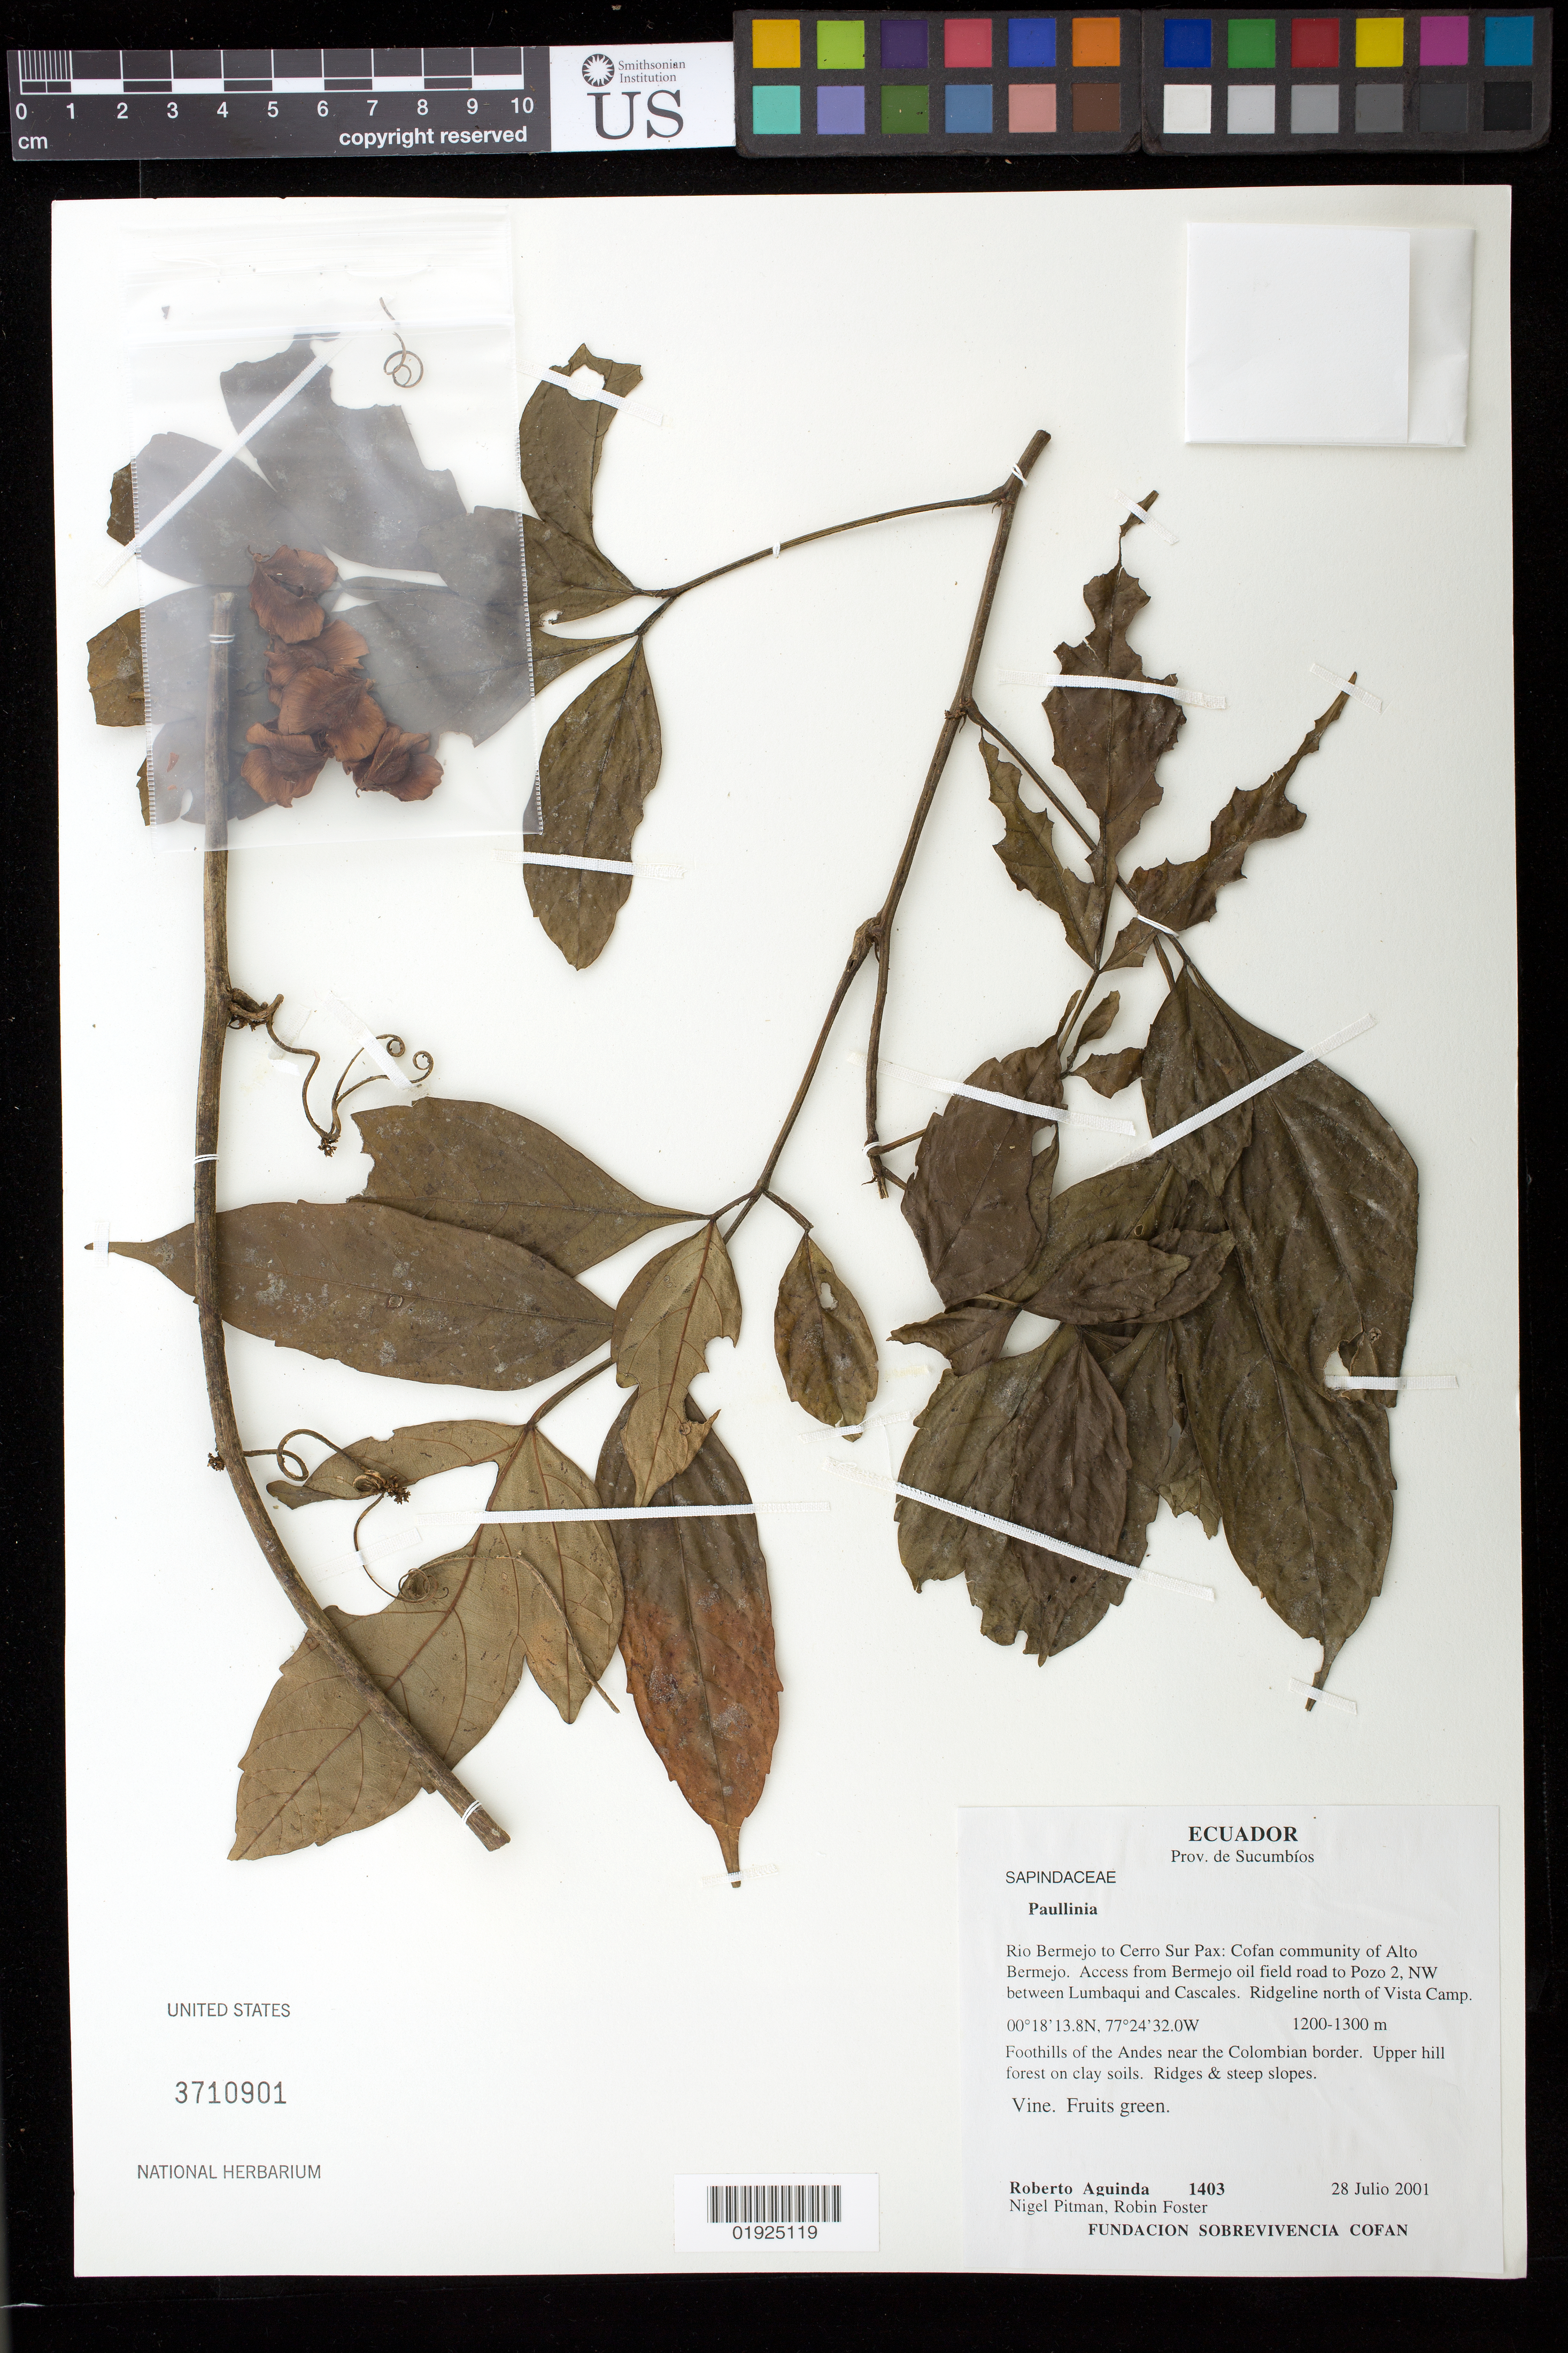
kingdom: Plantae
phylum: Tracheophyta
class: Magnoliopsida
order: Sapindales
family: Sapindaceae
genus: Paullinia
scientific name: Paullinia sp.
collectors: R. Aguinda, N. Pitman & R. B. Foster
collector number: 1403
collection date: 2001-07-28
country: Ecuador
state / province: Sucumbios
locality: Rio Bermejo to Cerro Sur Pax: Cofan community of Alto Bermejo. Access from Bermejo oil field road to Pozo 2, NW between Lumbaqui and Cascales. ridgeline north of Vista Camp. Foothills of the Andes near the colombian border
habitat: Upper hill forest on clay soils. Ridges and steep slopes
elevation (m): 1200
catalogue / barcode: US 3710901